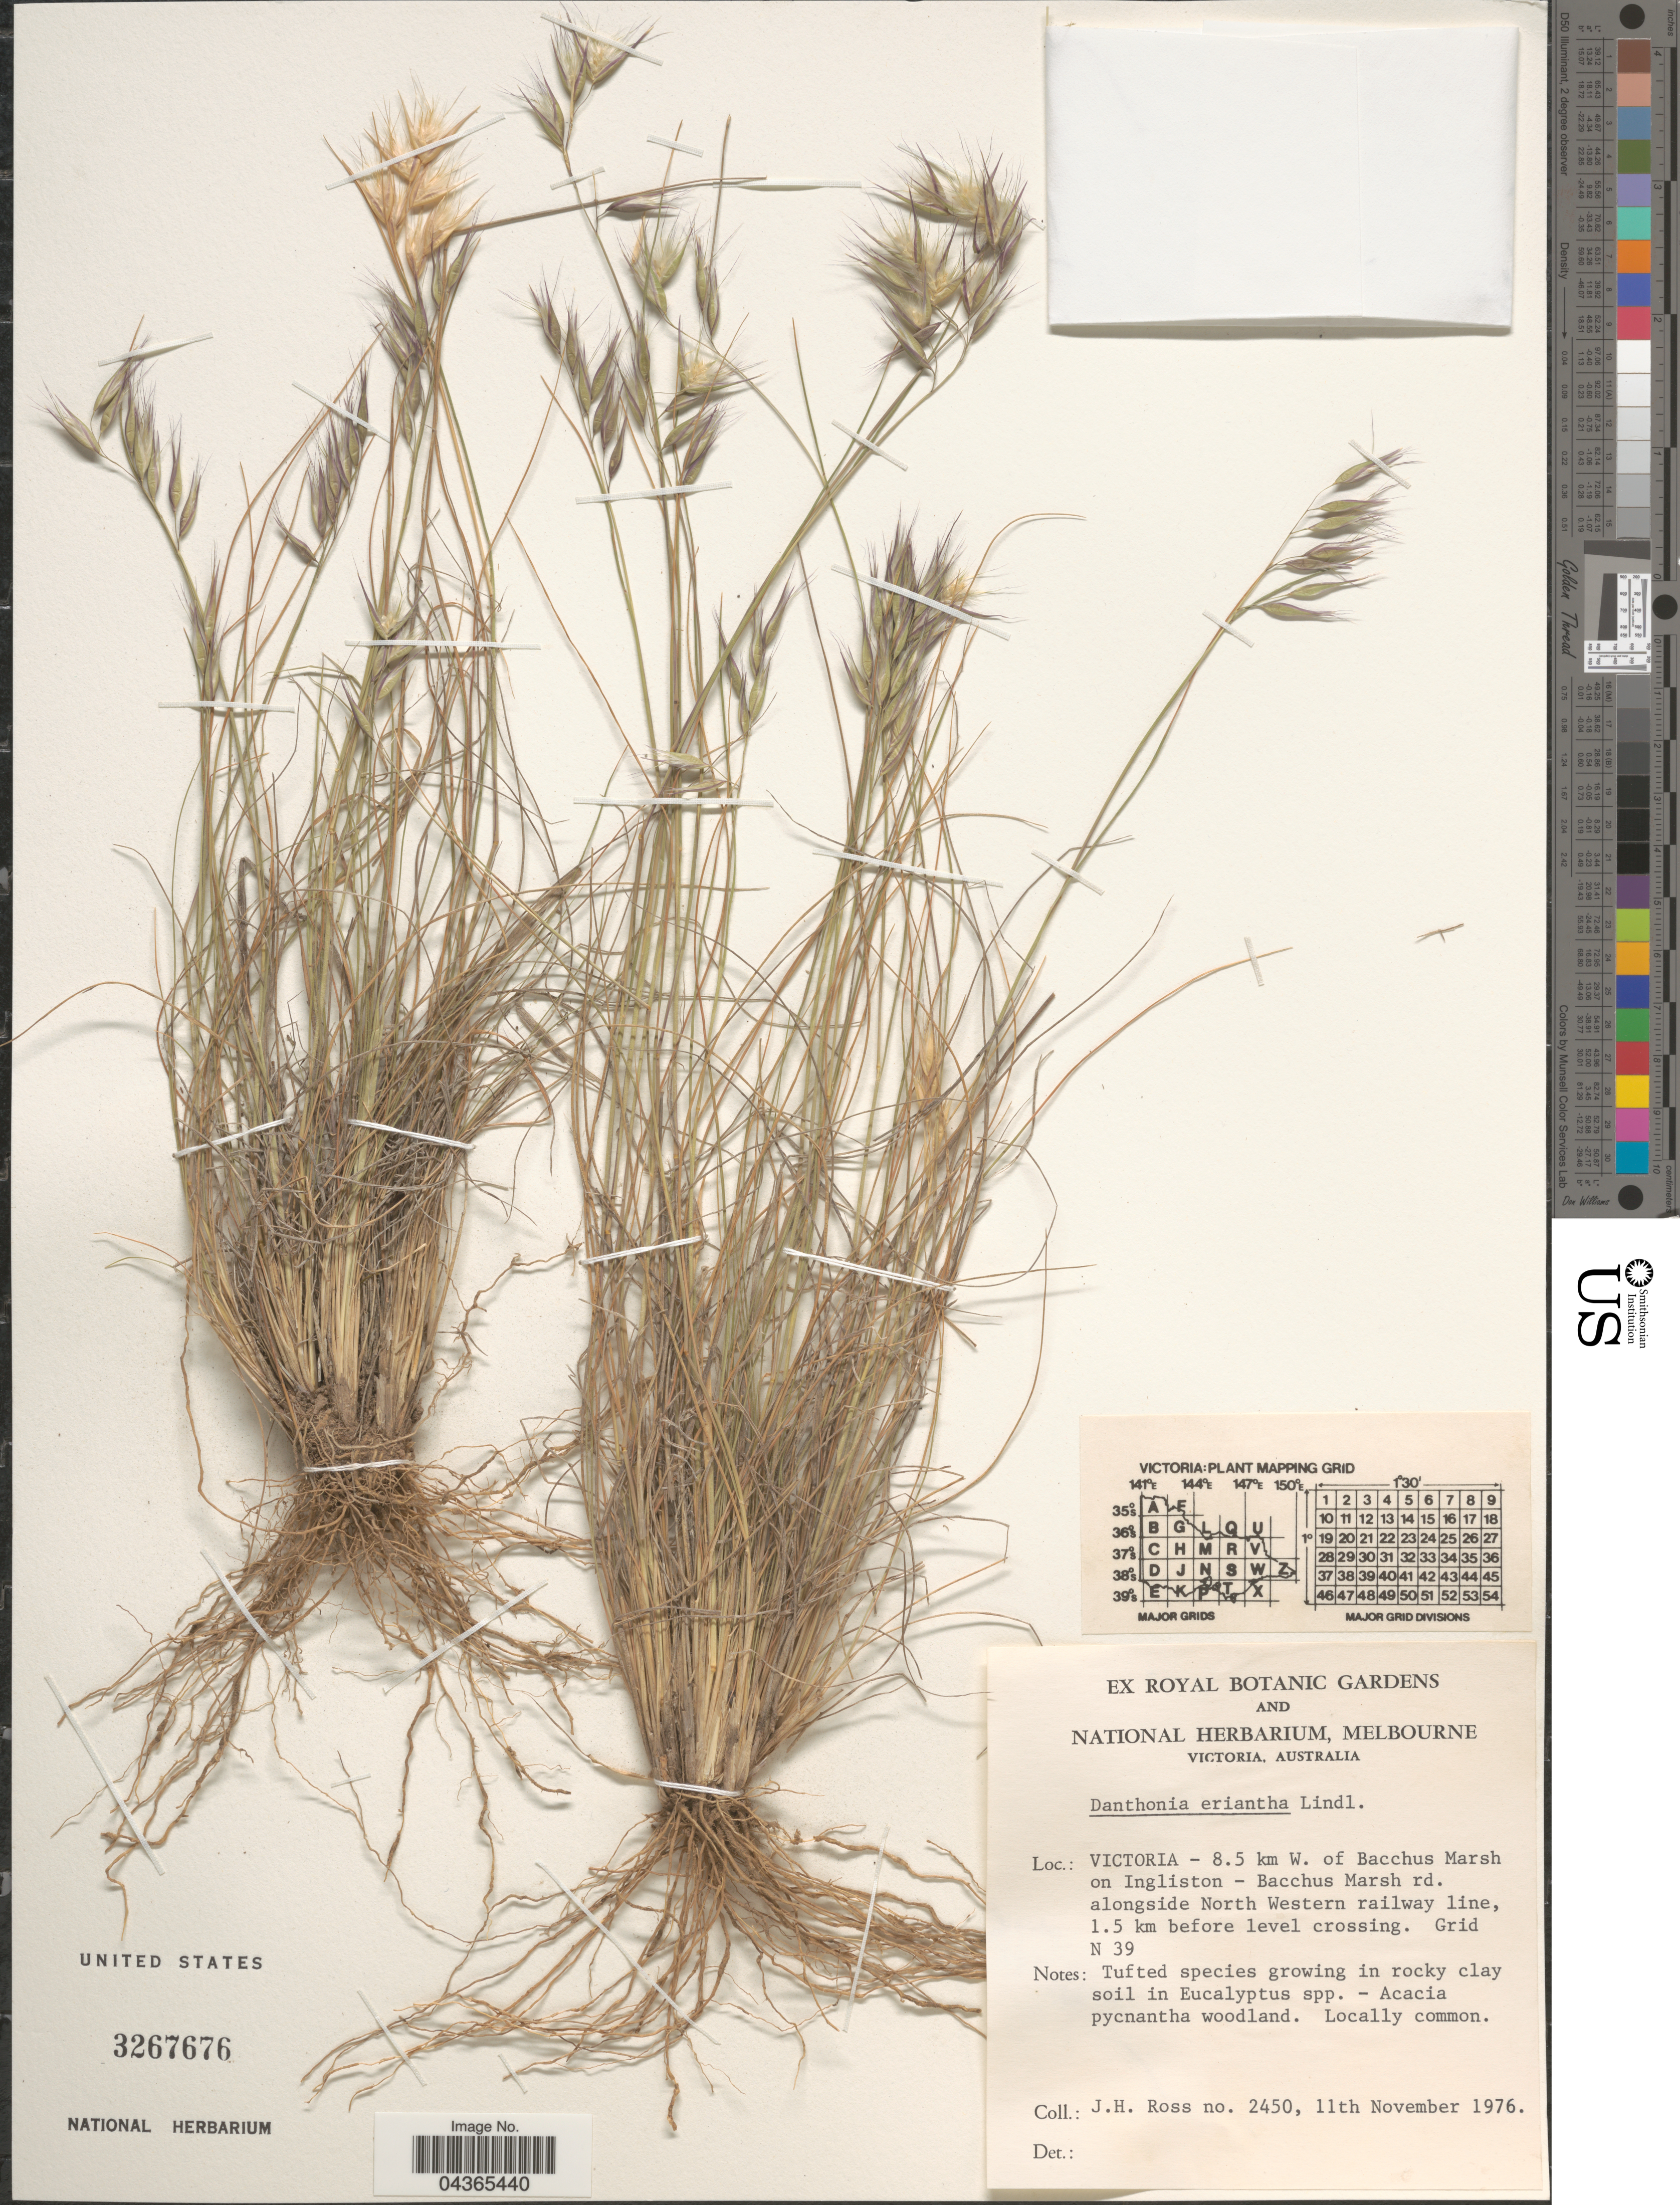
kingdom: Plantae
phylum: Tracheophyta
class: Liliopsida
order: Poales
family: Poaceae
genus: Rytidosperma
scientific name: Rytidosperma erianthum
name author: (Lindl.) Connor & Edgar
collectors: J. Ross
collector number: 2450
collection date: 1976-11-11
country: Australia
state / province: Victoria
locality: Victoria - 8.5 km W. of Bacchus Marsh on Ingliston - Bacchus Marsh rd. alongside North Western railway line, 1.5 km before level crossing. Grid N 39.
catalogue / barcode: US 3267676